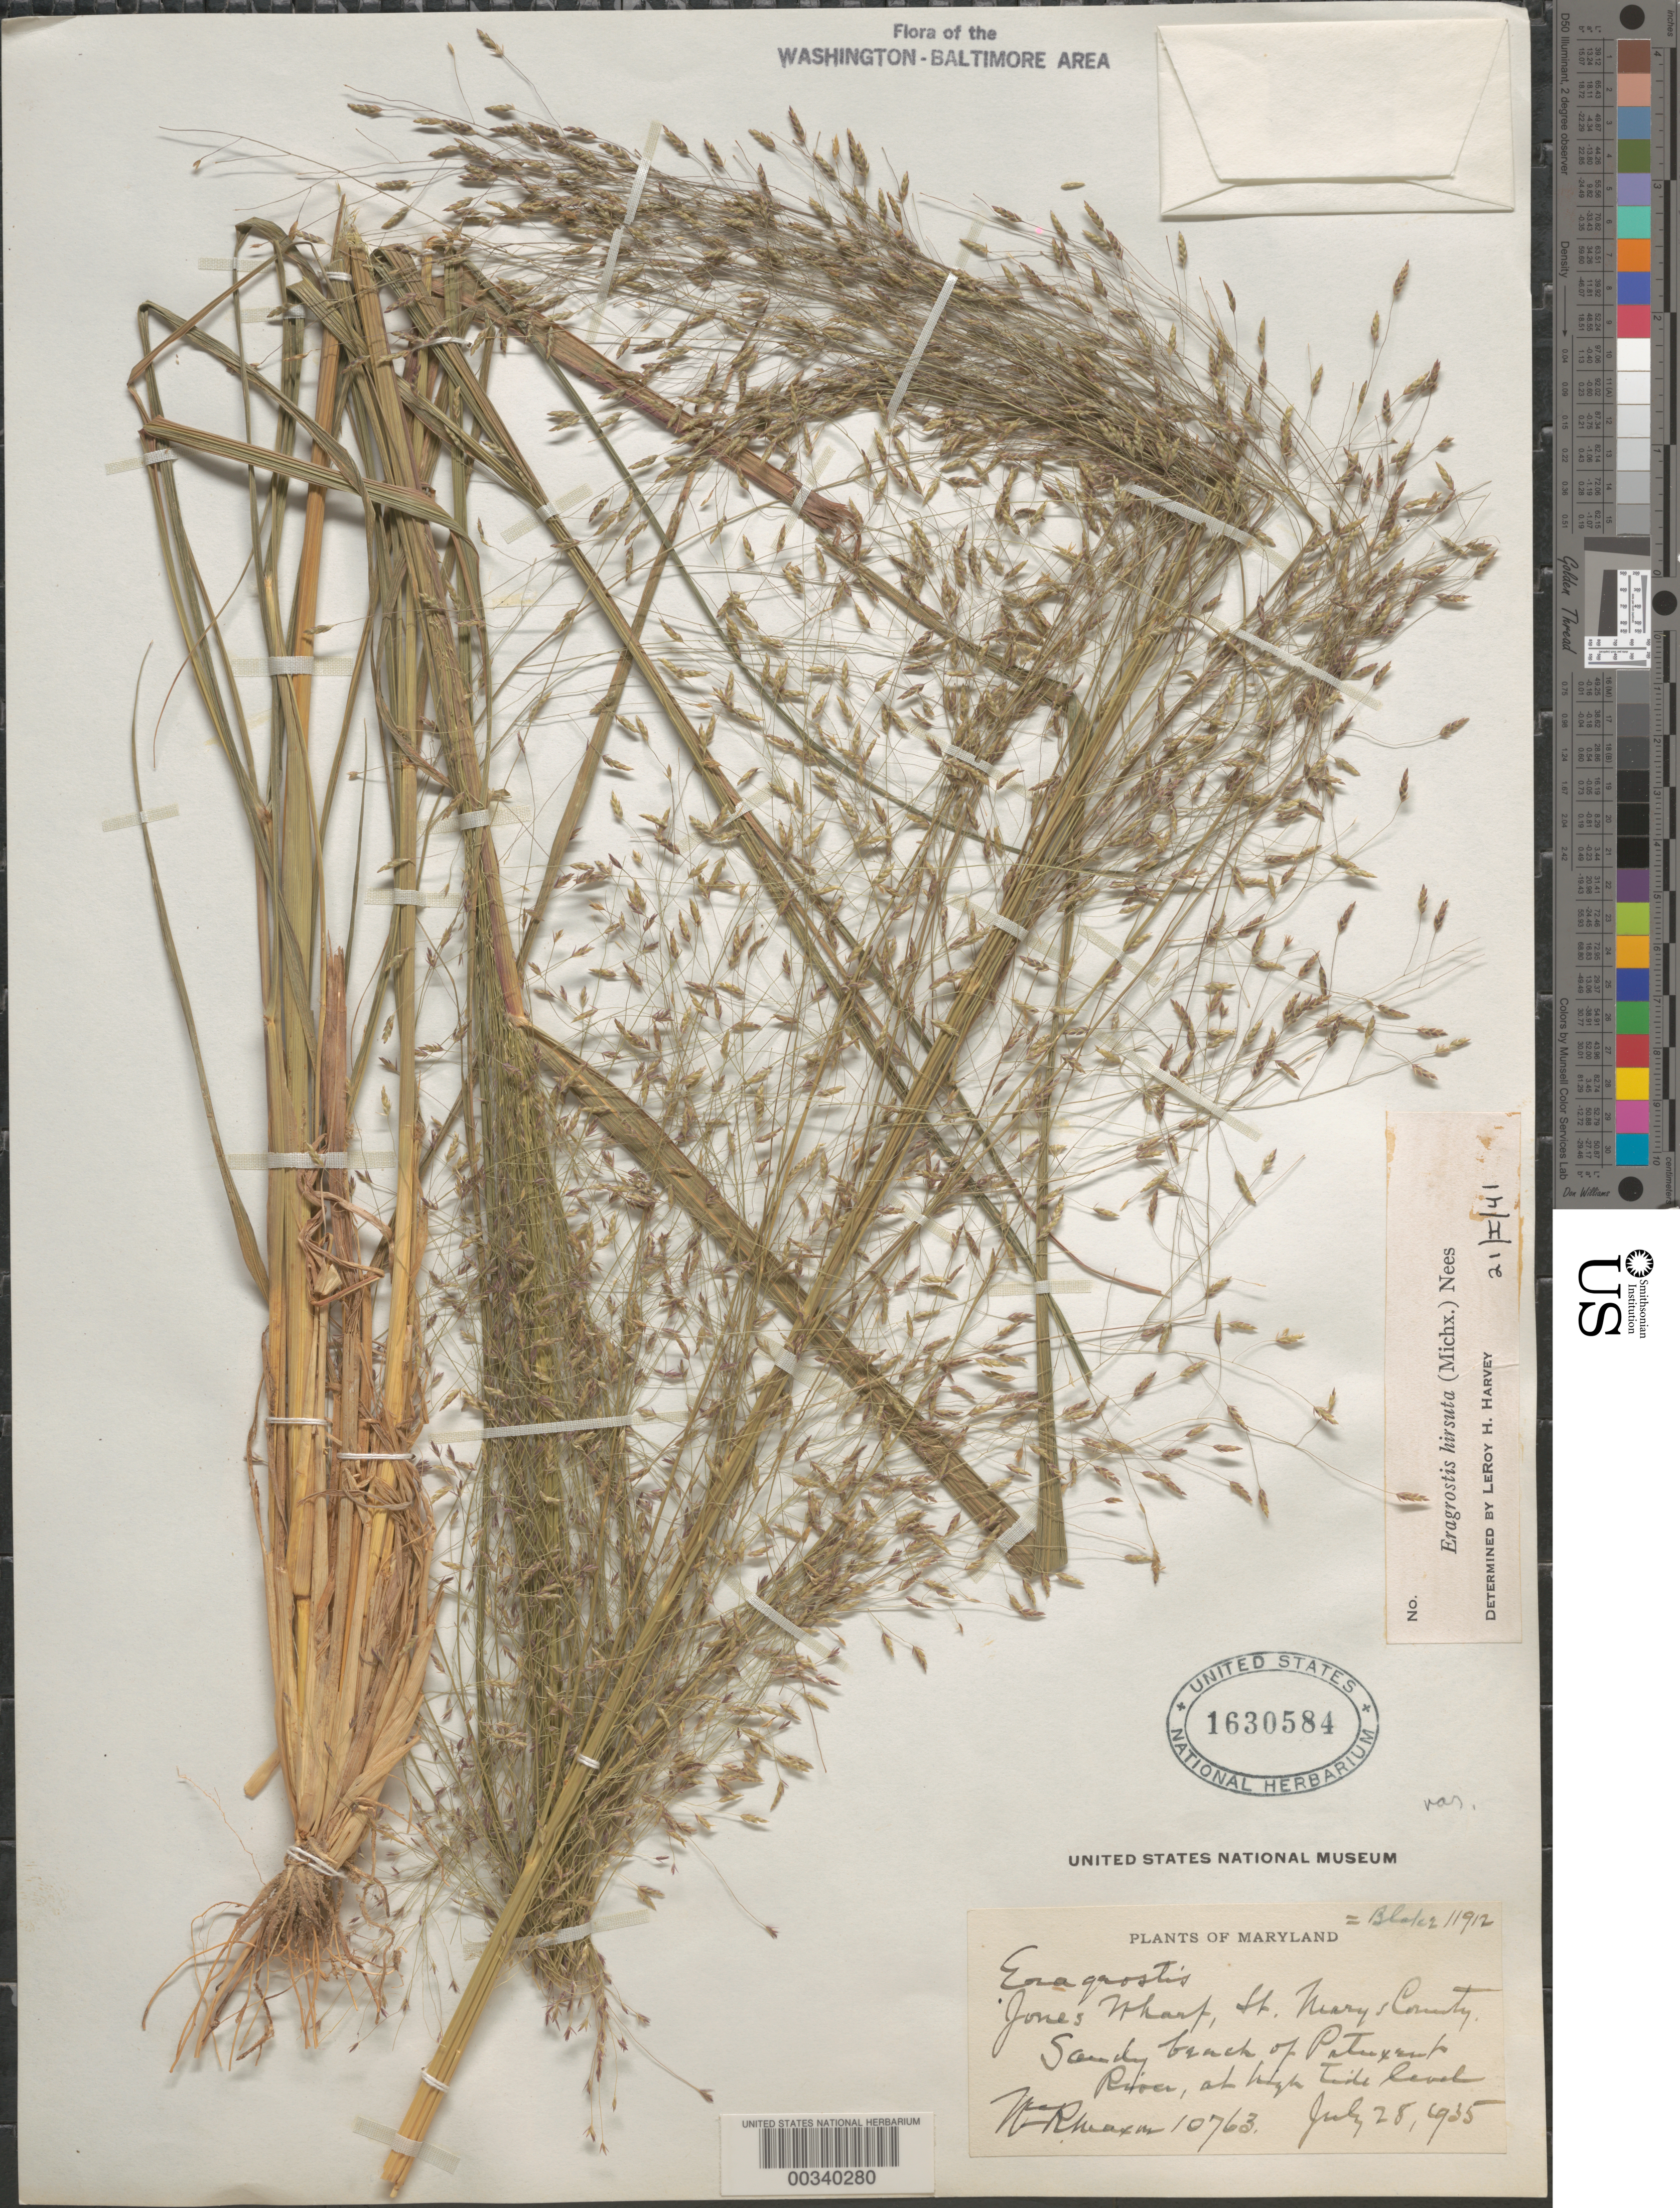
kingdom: Plantae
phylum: Tracheophyta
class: Liliopsida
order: Poales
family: Poaceae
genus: Eragrostis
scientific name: Eragrostis hirsuta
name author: (Michx.) Nees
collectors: W. R. Maxon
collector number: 10763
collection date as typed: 28 Jul 1935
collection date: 1935-07-28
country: United States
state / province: Maryland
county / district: St. Mary's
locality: Patuxent River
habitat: Sandy beach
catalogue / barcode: US 1630584